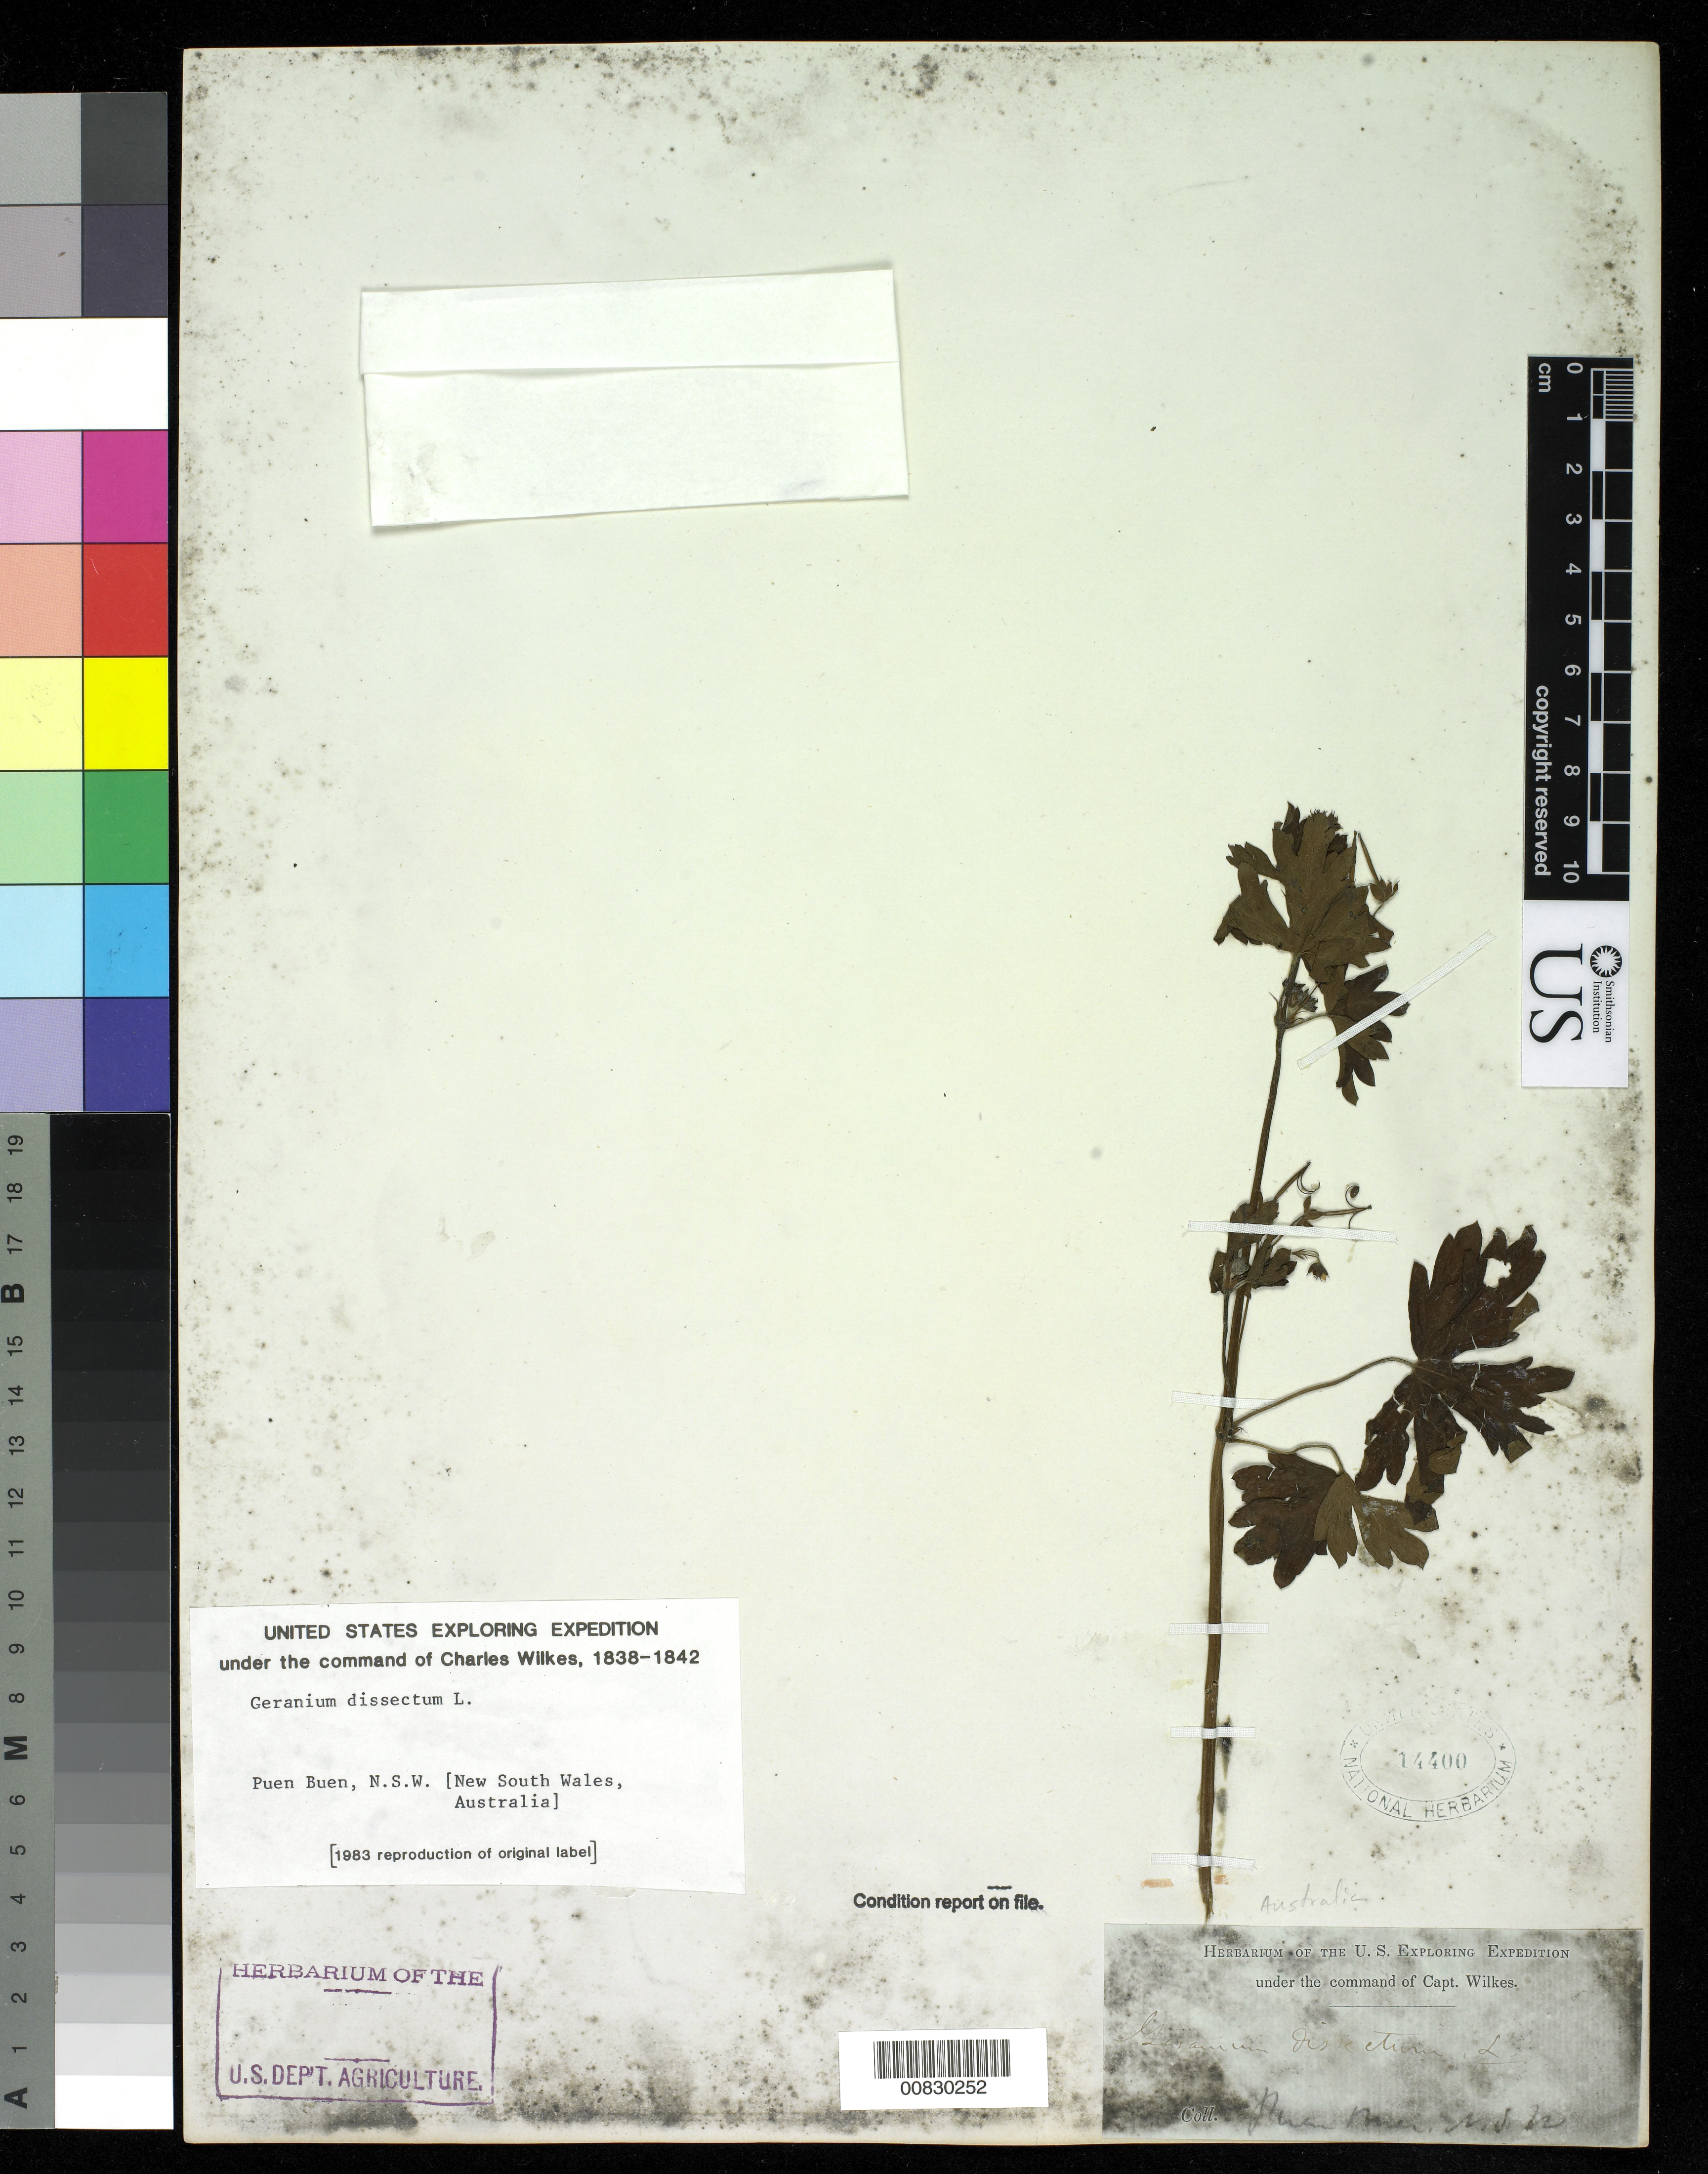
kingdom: Plantae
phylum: Tracheophyta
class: Magnoliopsida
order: Geraniales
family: Geraniaceae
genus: Geranium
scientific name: Geranium dissectum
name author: L.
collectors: Wilkes Explor. Exped.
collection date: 1838/1842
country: Australia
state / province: New South Wales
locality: Puen Buen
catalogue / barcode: US 14400